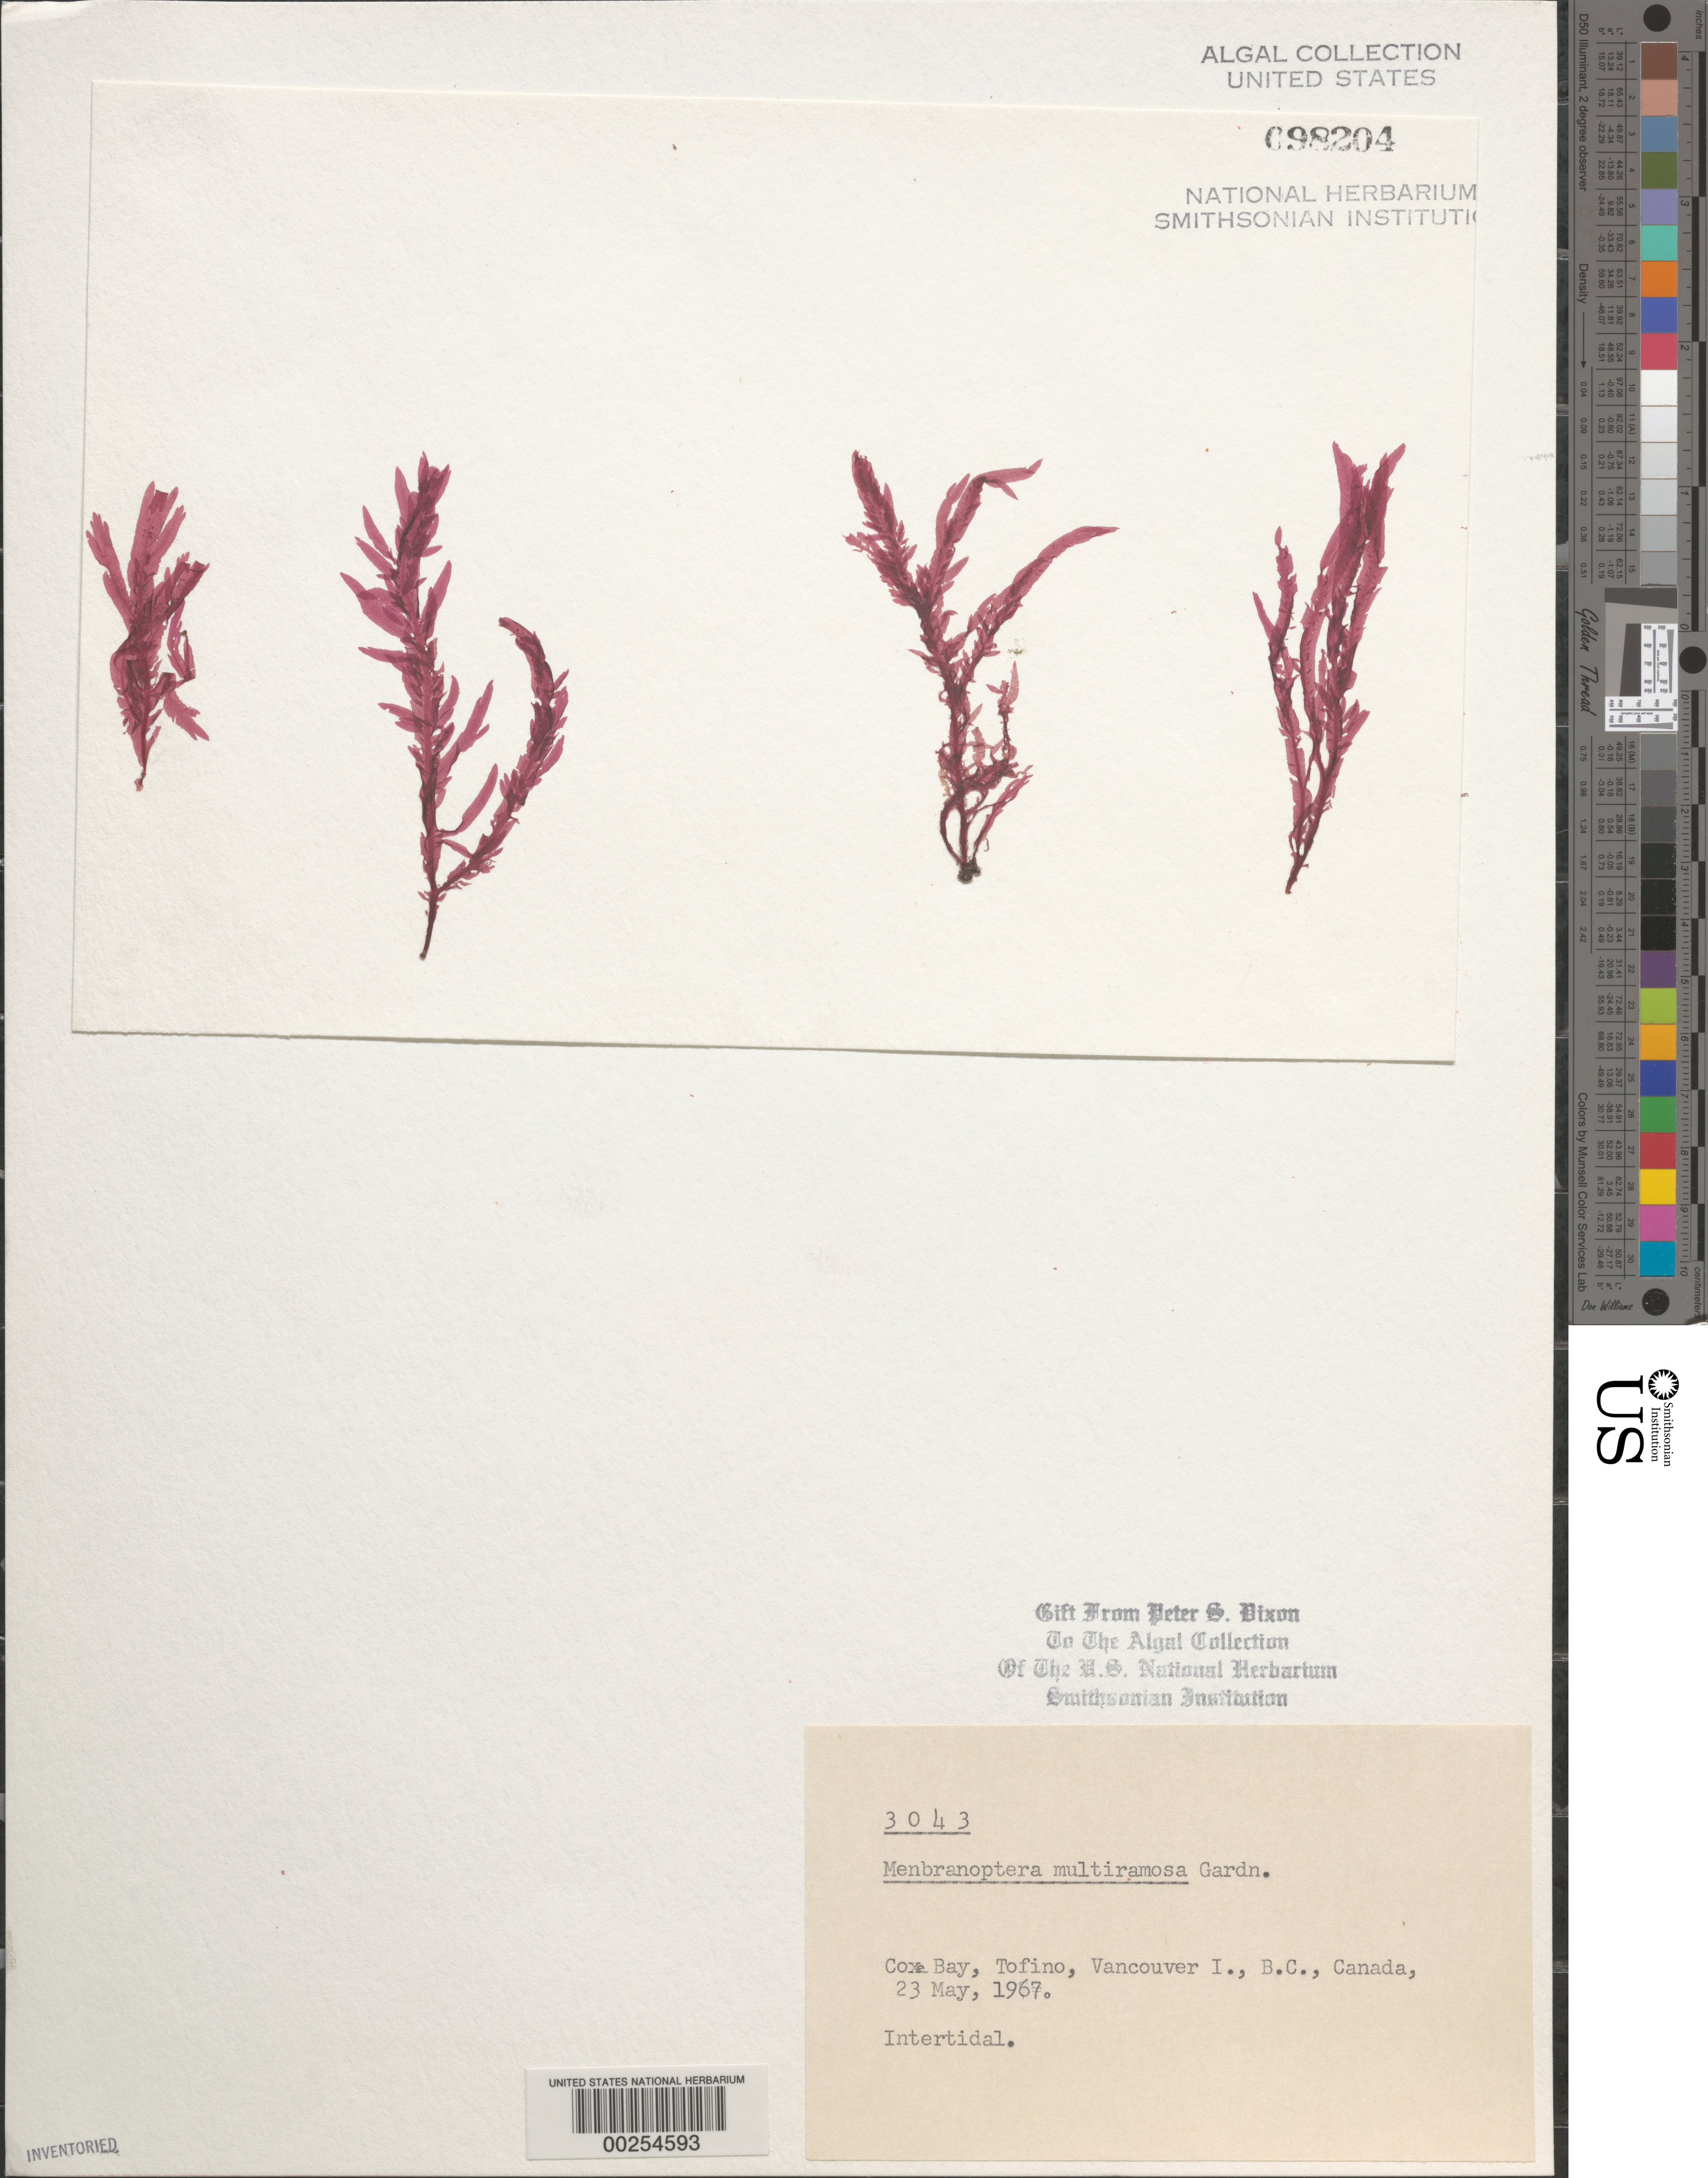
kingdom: Plantae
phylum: Rhodophyta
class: Florideophyceae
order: Ceramiales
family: Delesseriaceae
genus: Membranoptera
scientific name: Membranoptera platyphylla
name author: (Setch. & N.L. Gardner) Kylin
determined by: Algae name updating Project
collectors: P. S. Dixon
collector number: PSD 3043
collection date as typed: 23 May 1967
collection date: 1967-05-23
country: Canada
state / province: British Columbia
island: Vancouver Island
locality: Cox Bay (Coxe Bay), Tofino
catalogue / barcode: US 98204